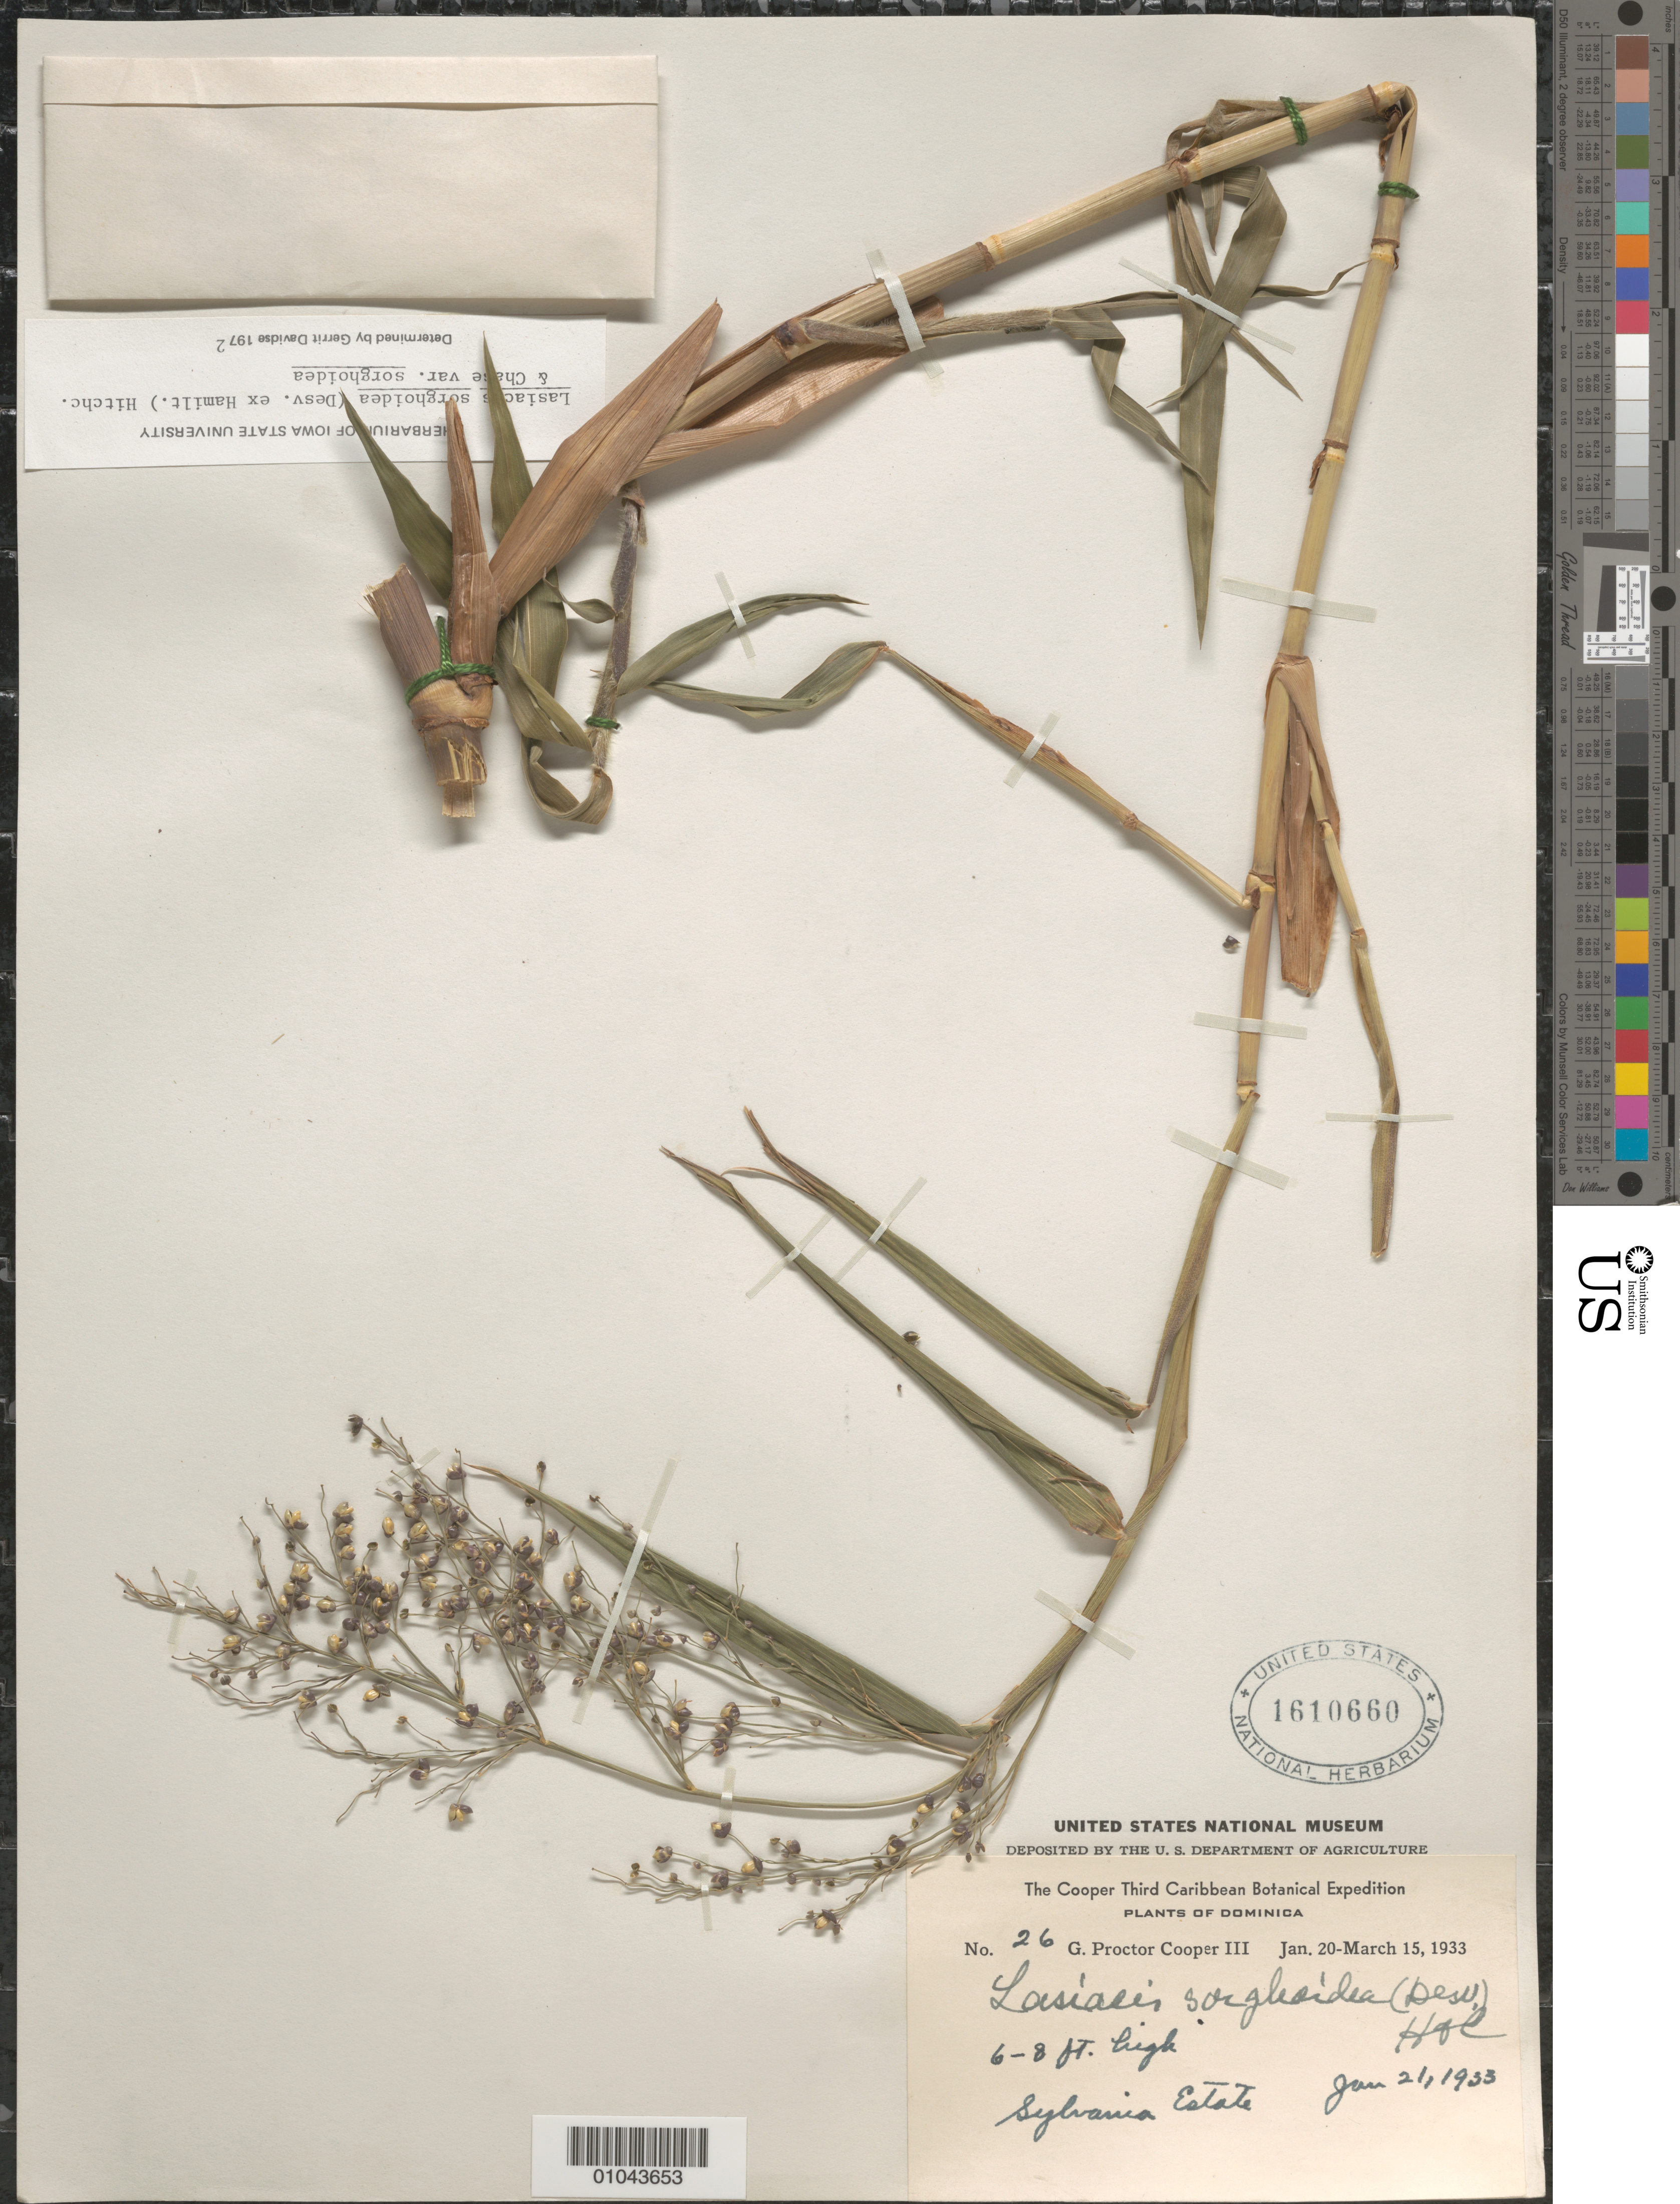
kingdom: Plantae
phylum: Tracheophyta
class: Liliopsida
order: Poales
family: Poaceae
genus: Lasiacis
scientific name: Lasiacis sorghoidea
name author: (Desv. ex Ham.) Hitchc. & Chase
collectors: G. Cooper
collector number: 26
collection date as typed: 21 Jan 1933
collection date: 1933-01-21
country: Dominica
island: Dominica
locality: Sylvania Estate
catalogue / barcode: US 1610660